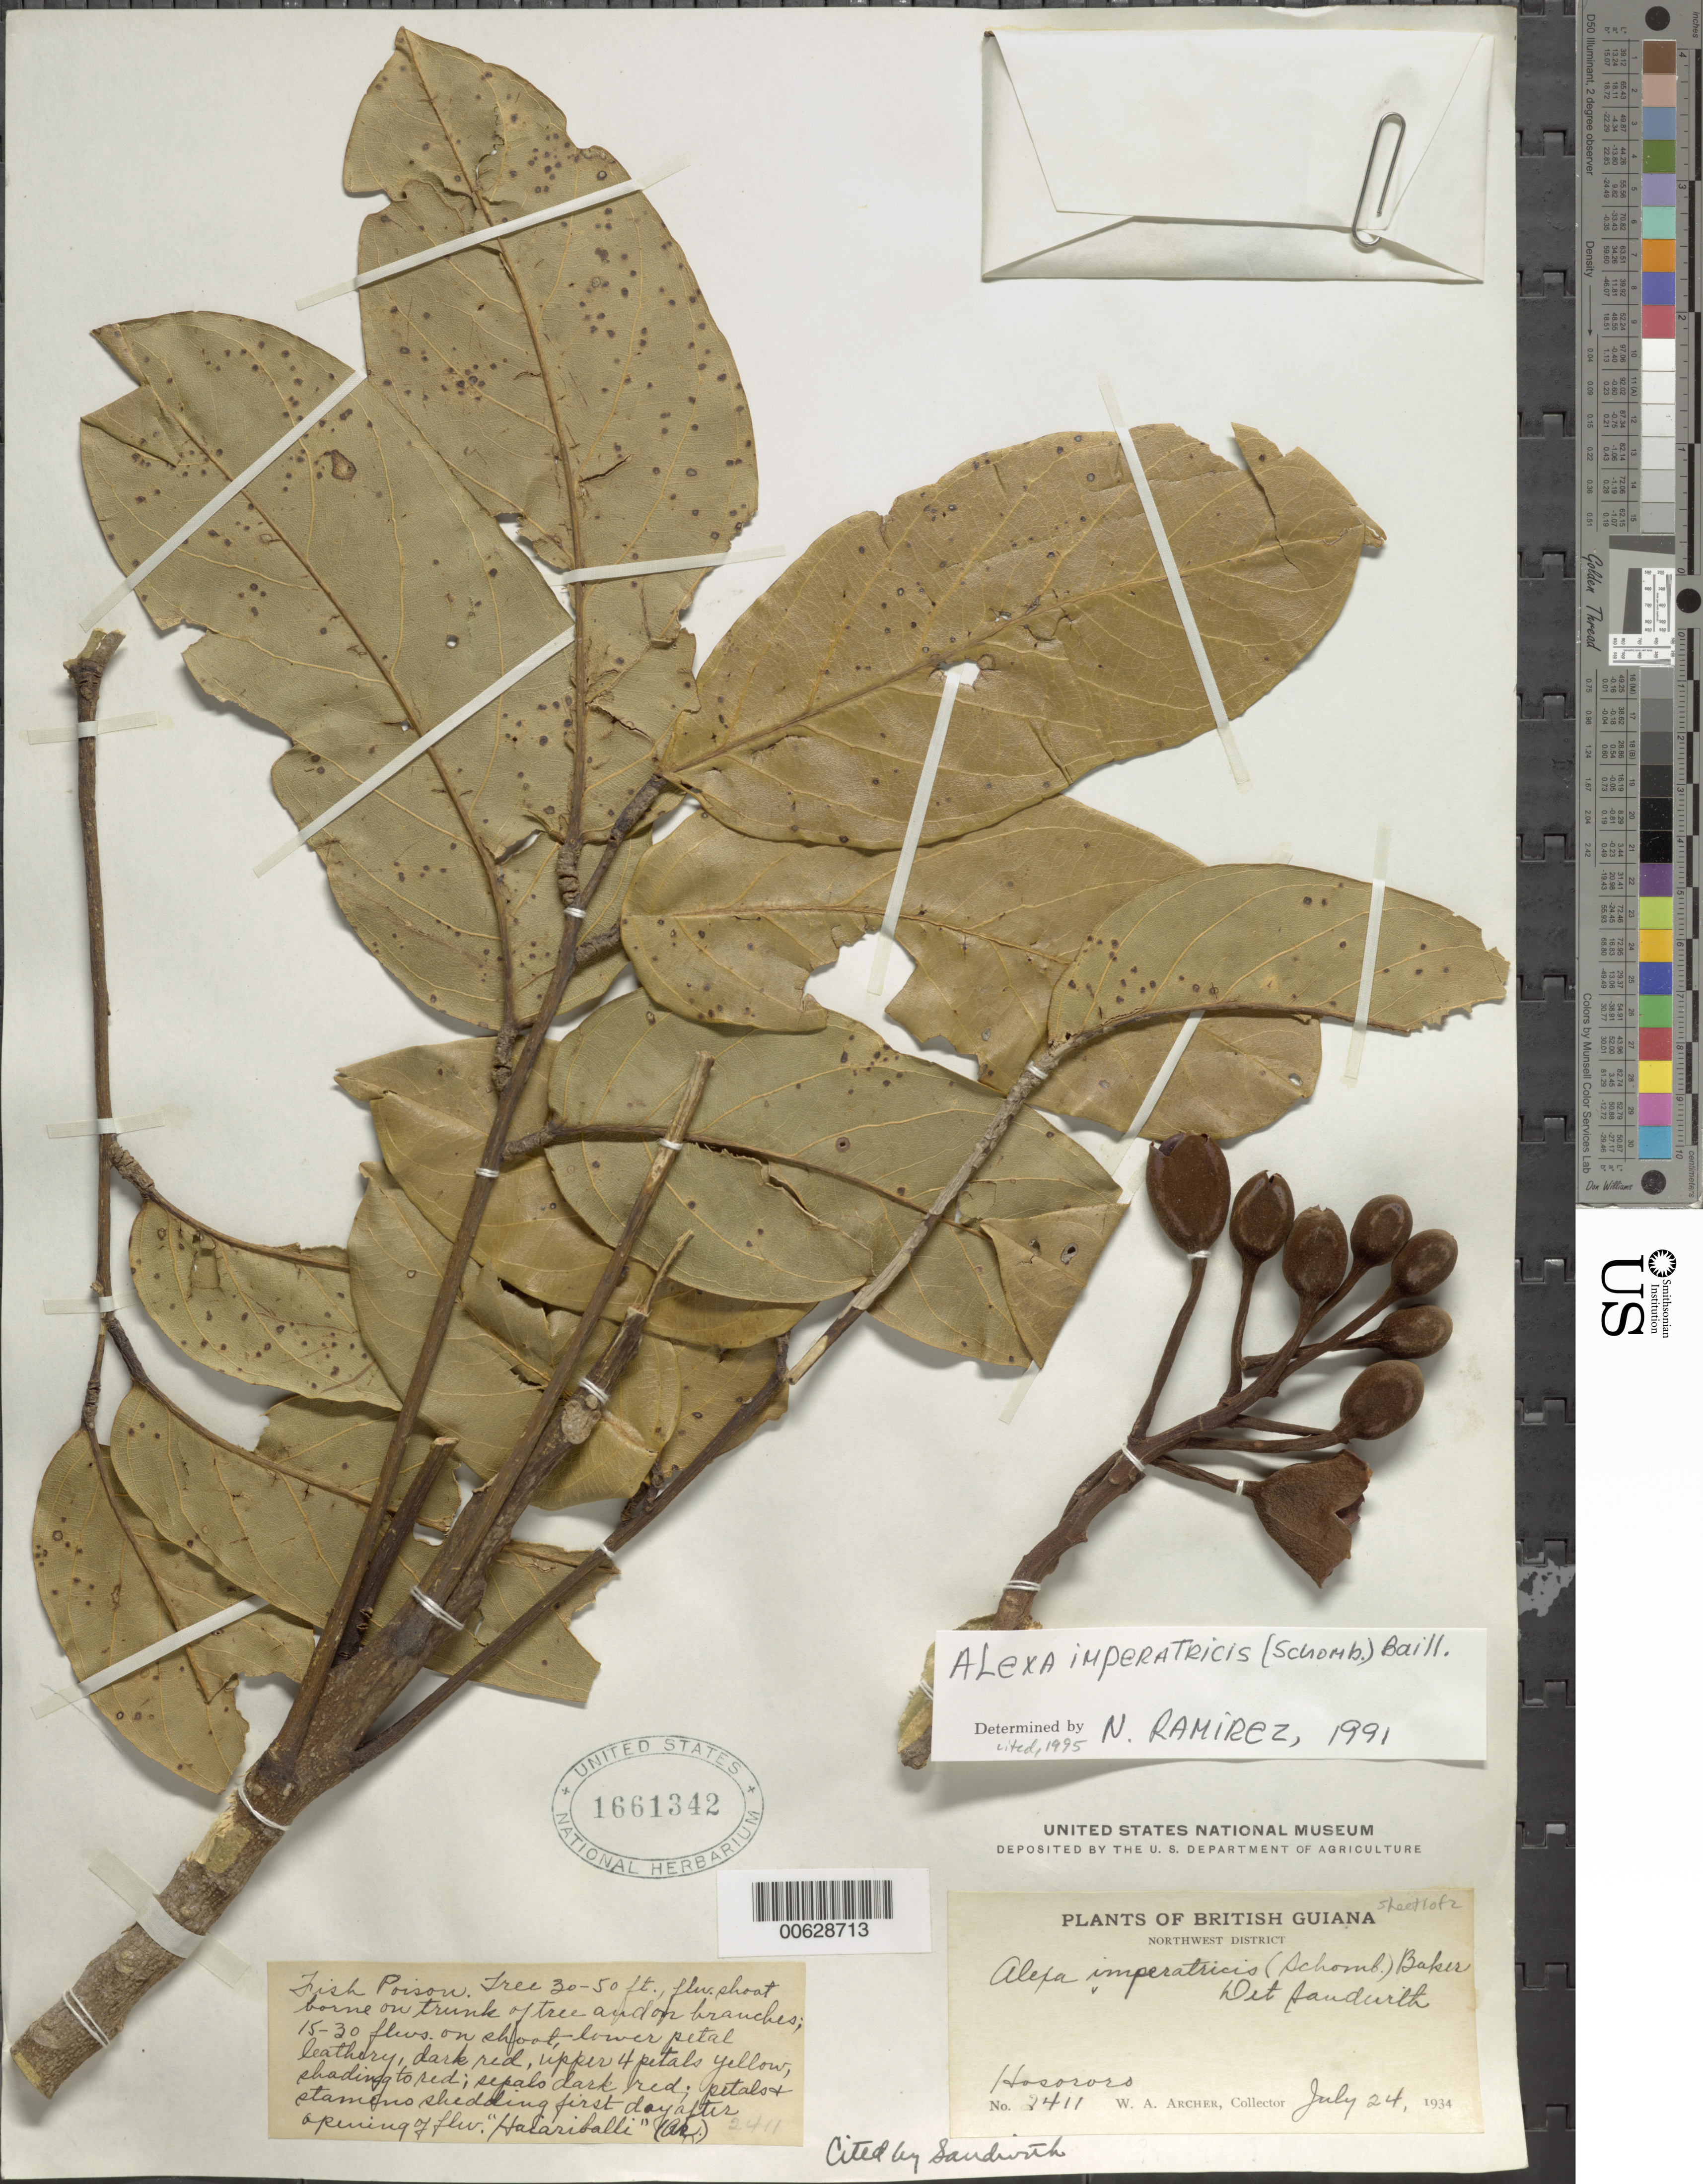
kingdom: Plantae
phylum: Tracheophyta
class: Magnoliopsida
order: Fabales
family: Fabaceae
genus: Alexa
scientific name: Alexa imperatricis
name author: (R.H. Schomb.) Baill.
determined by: Ramírez, N.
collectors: W. A. Archer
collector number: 2411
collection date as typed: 24-Jul-34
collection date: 1934-07-24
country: Guyana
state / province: Barima-Waini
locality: Hosororo, NW Dist.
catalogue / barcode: US 1661342